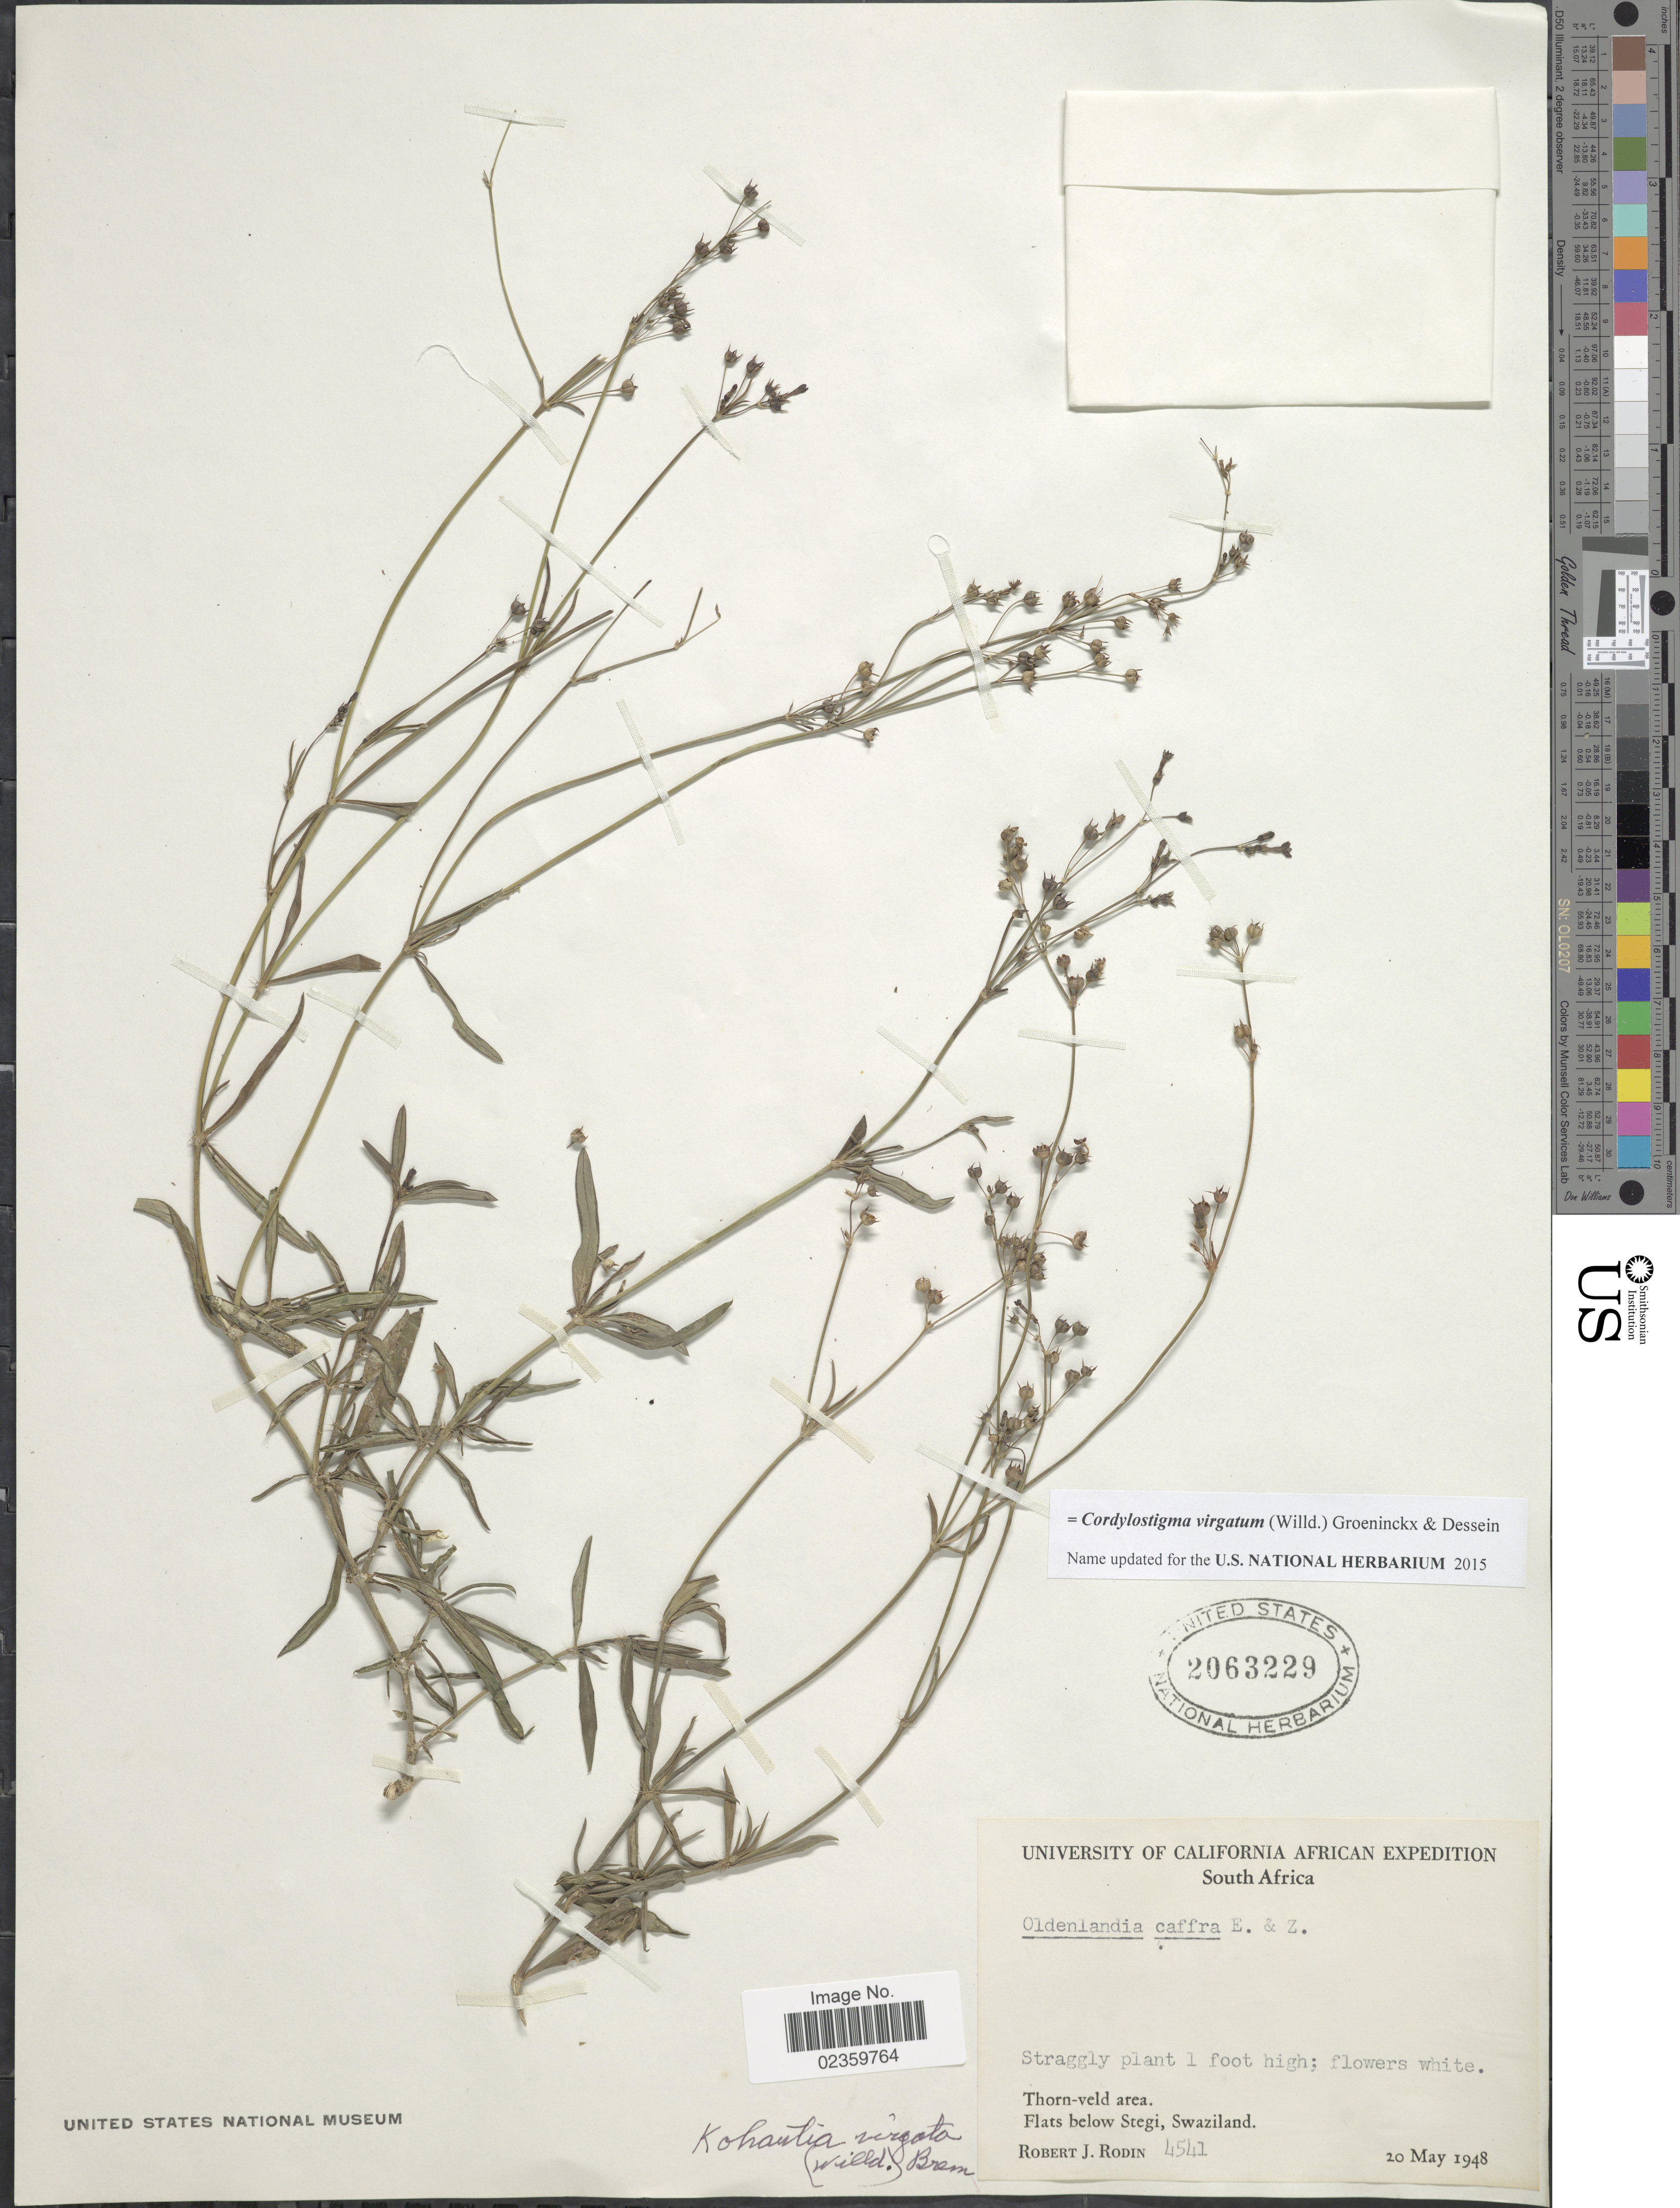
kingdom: Plantae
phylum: Tracheophyta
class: Magnoliopsida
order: Gentianales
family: Rubiaceae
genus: Cordylostigma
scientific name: Cordylostigma virgatum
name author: (Willd.) Groeninckx & Dessein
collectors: R. J. Rodin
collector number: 4541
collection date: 1948-05-20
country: Eswatini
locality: South Africa, Flats below Stegi, Swaziland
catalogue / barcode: US 2063229